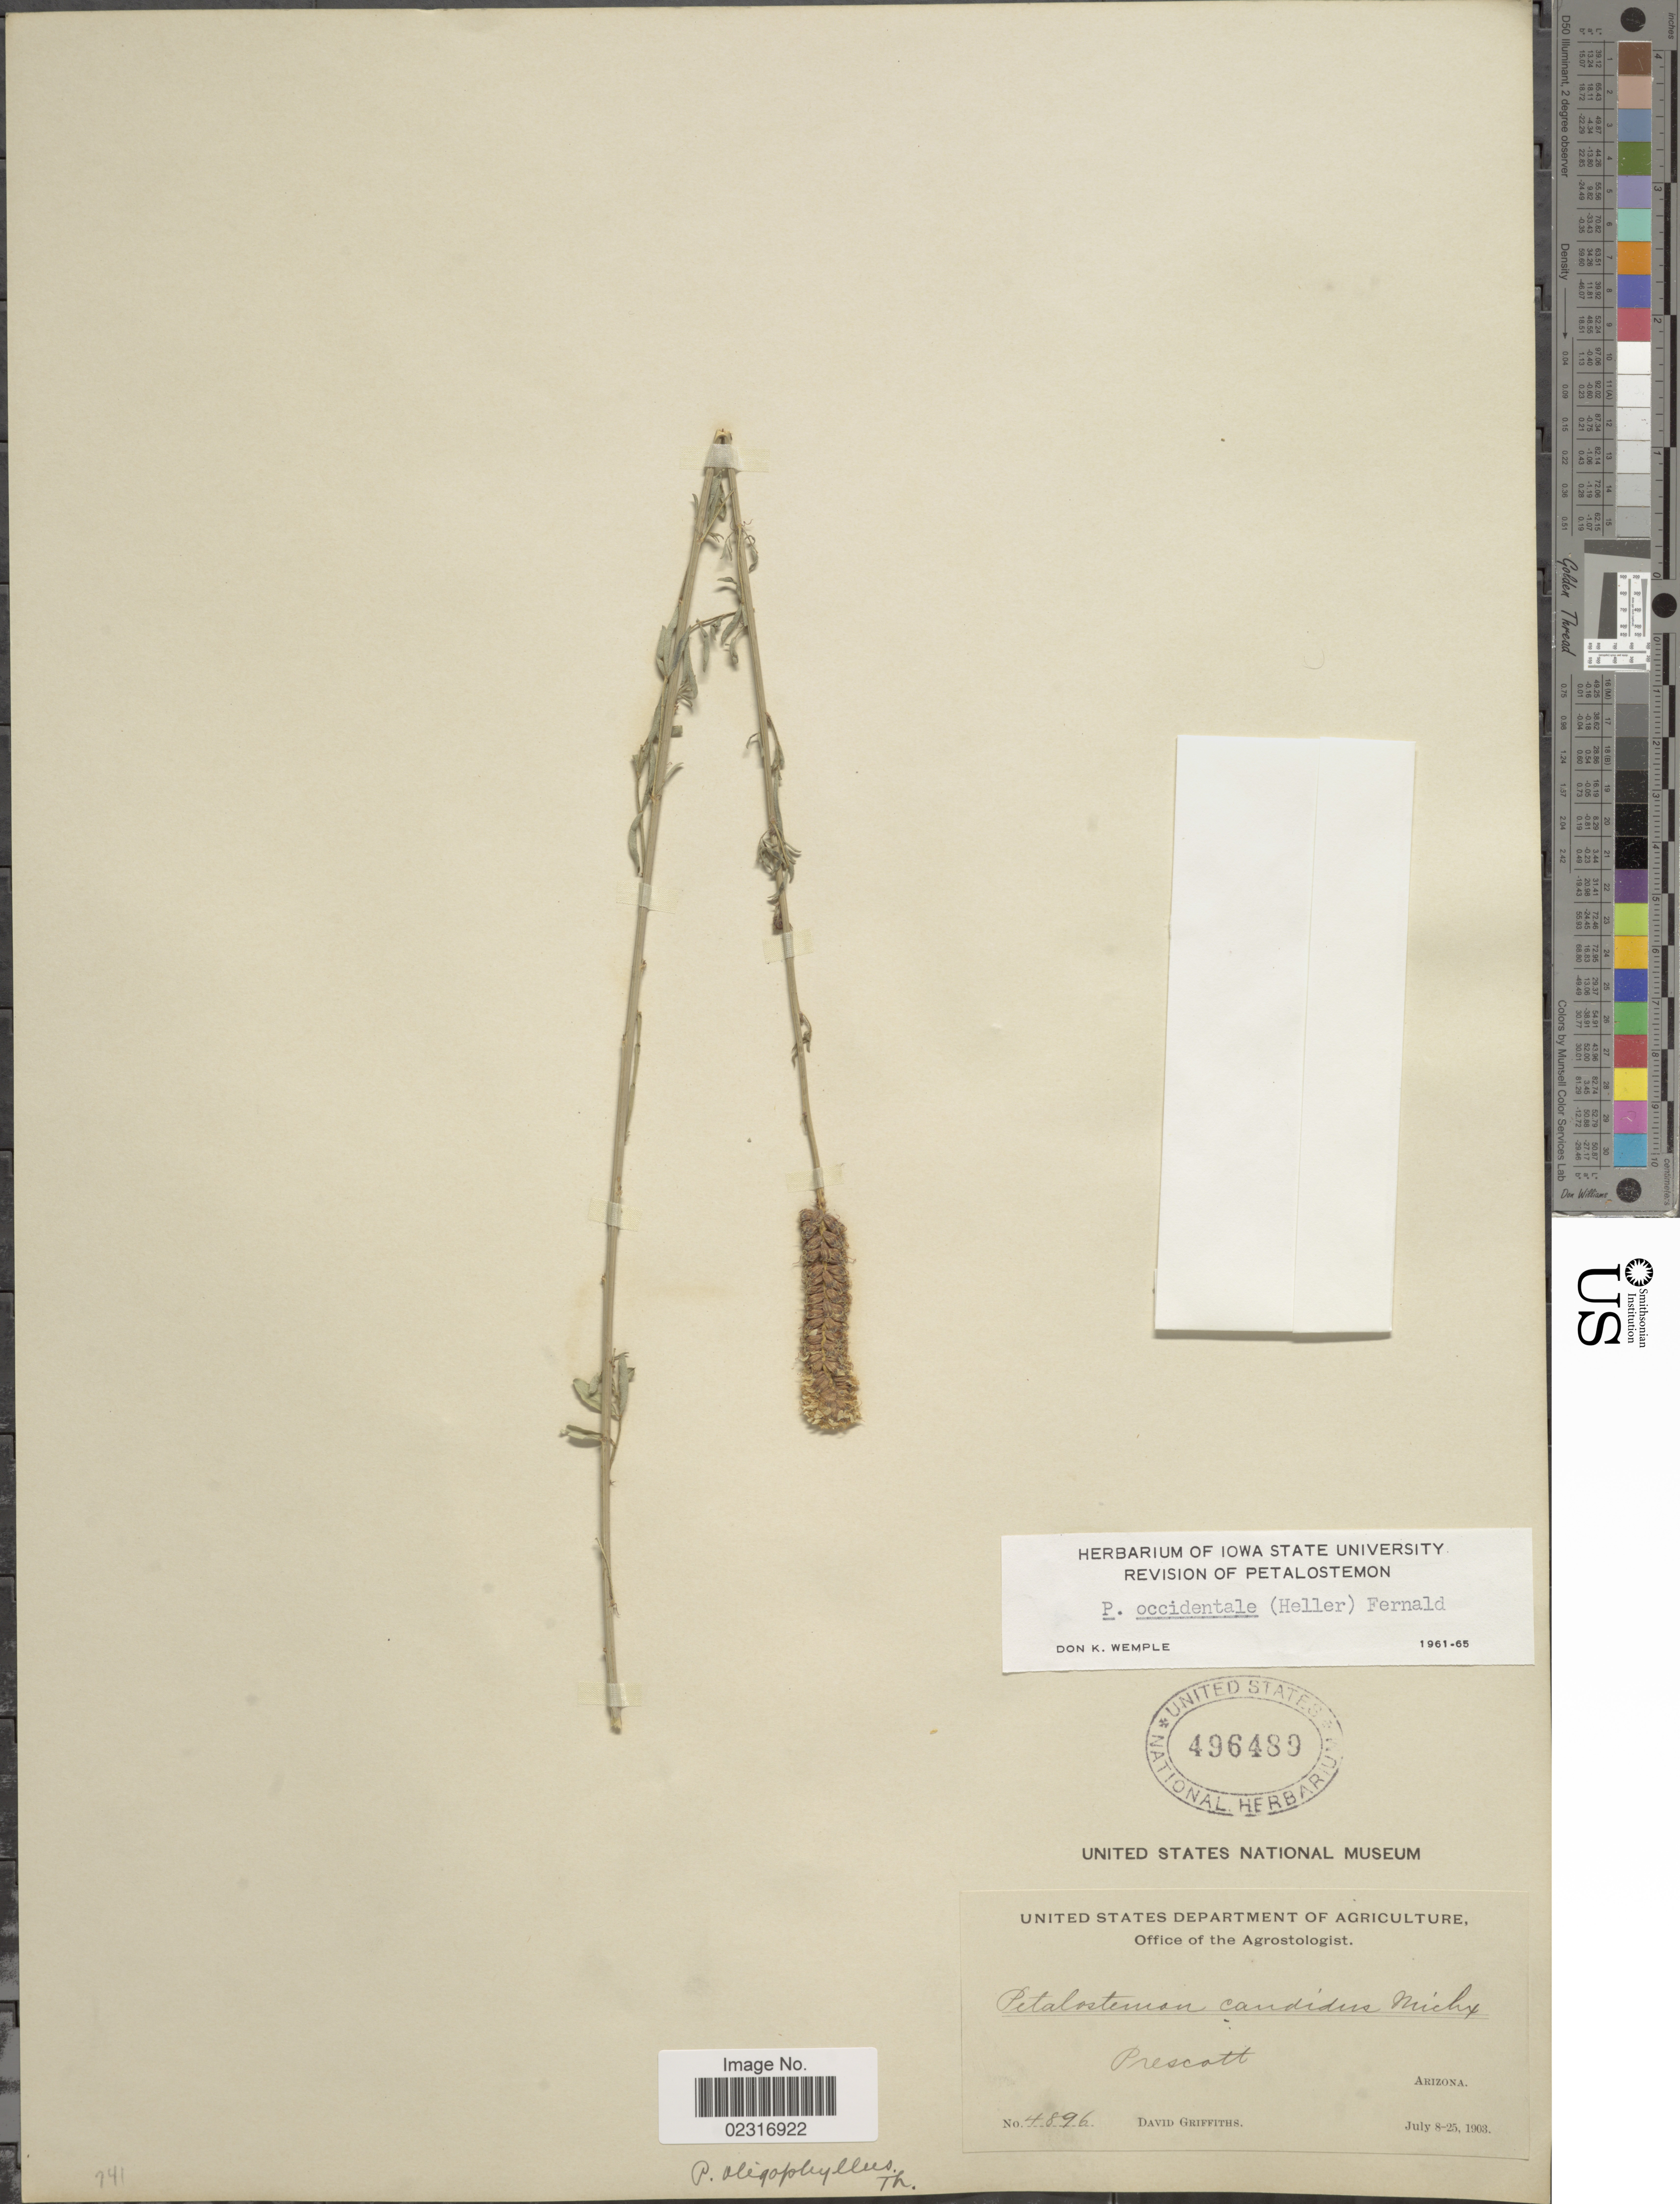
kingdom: Plantae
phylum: Tracheophyta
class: Magnoliopsida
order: Fabales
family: Fabaceae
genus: Dalea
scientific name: Dalea candida var. oligophylla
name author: (Torr) Shinners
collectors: D. Griffiths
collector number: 4896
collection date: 1903-07-08/1903-07-25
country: United States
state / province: Arizona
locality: Prescott.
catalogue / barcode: US 496489